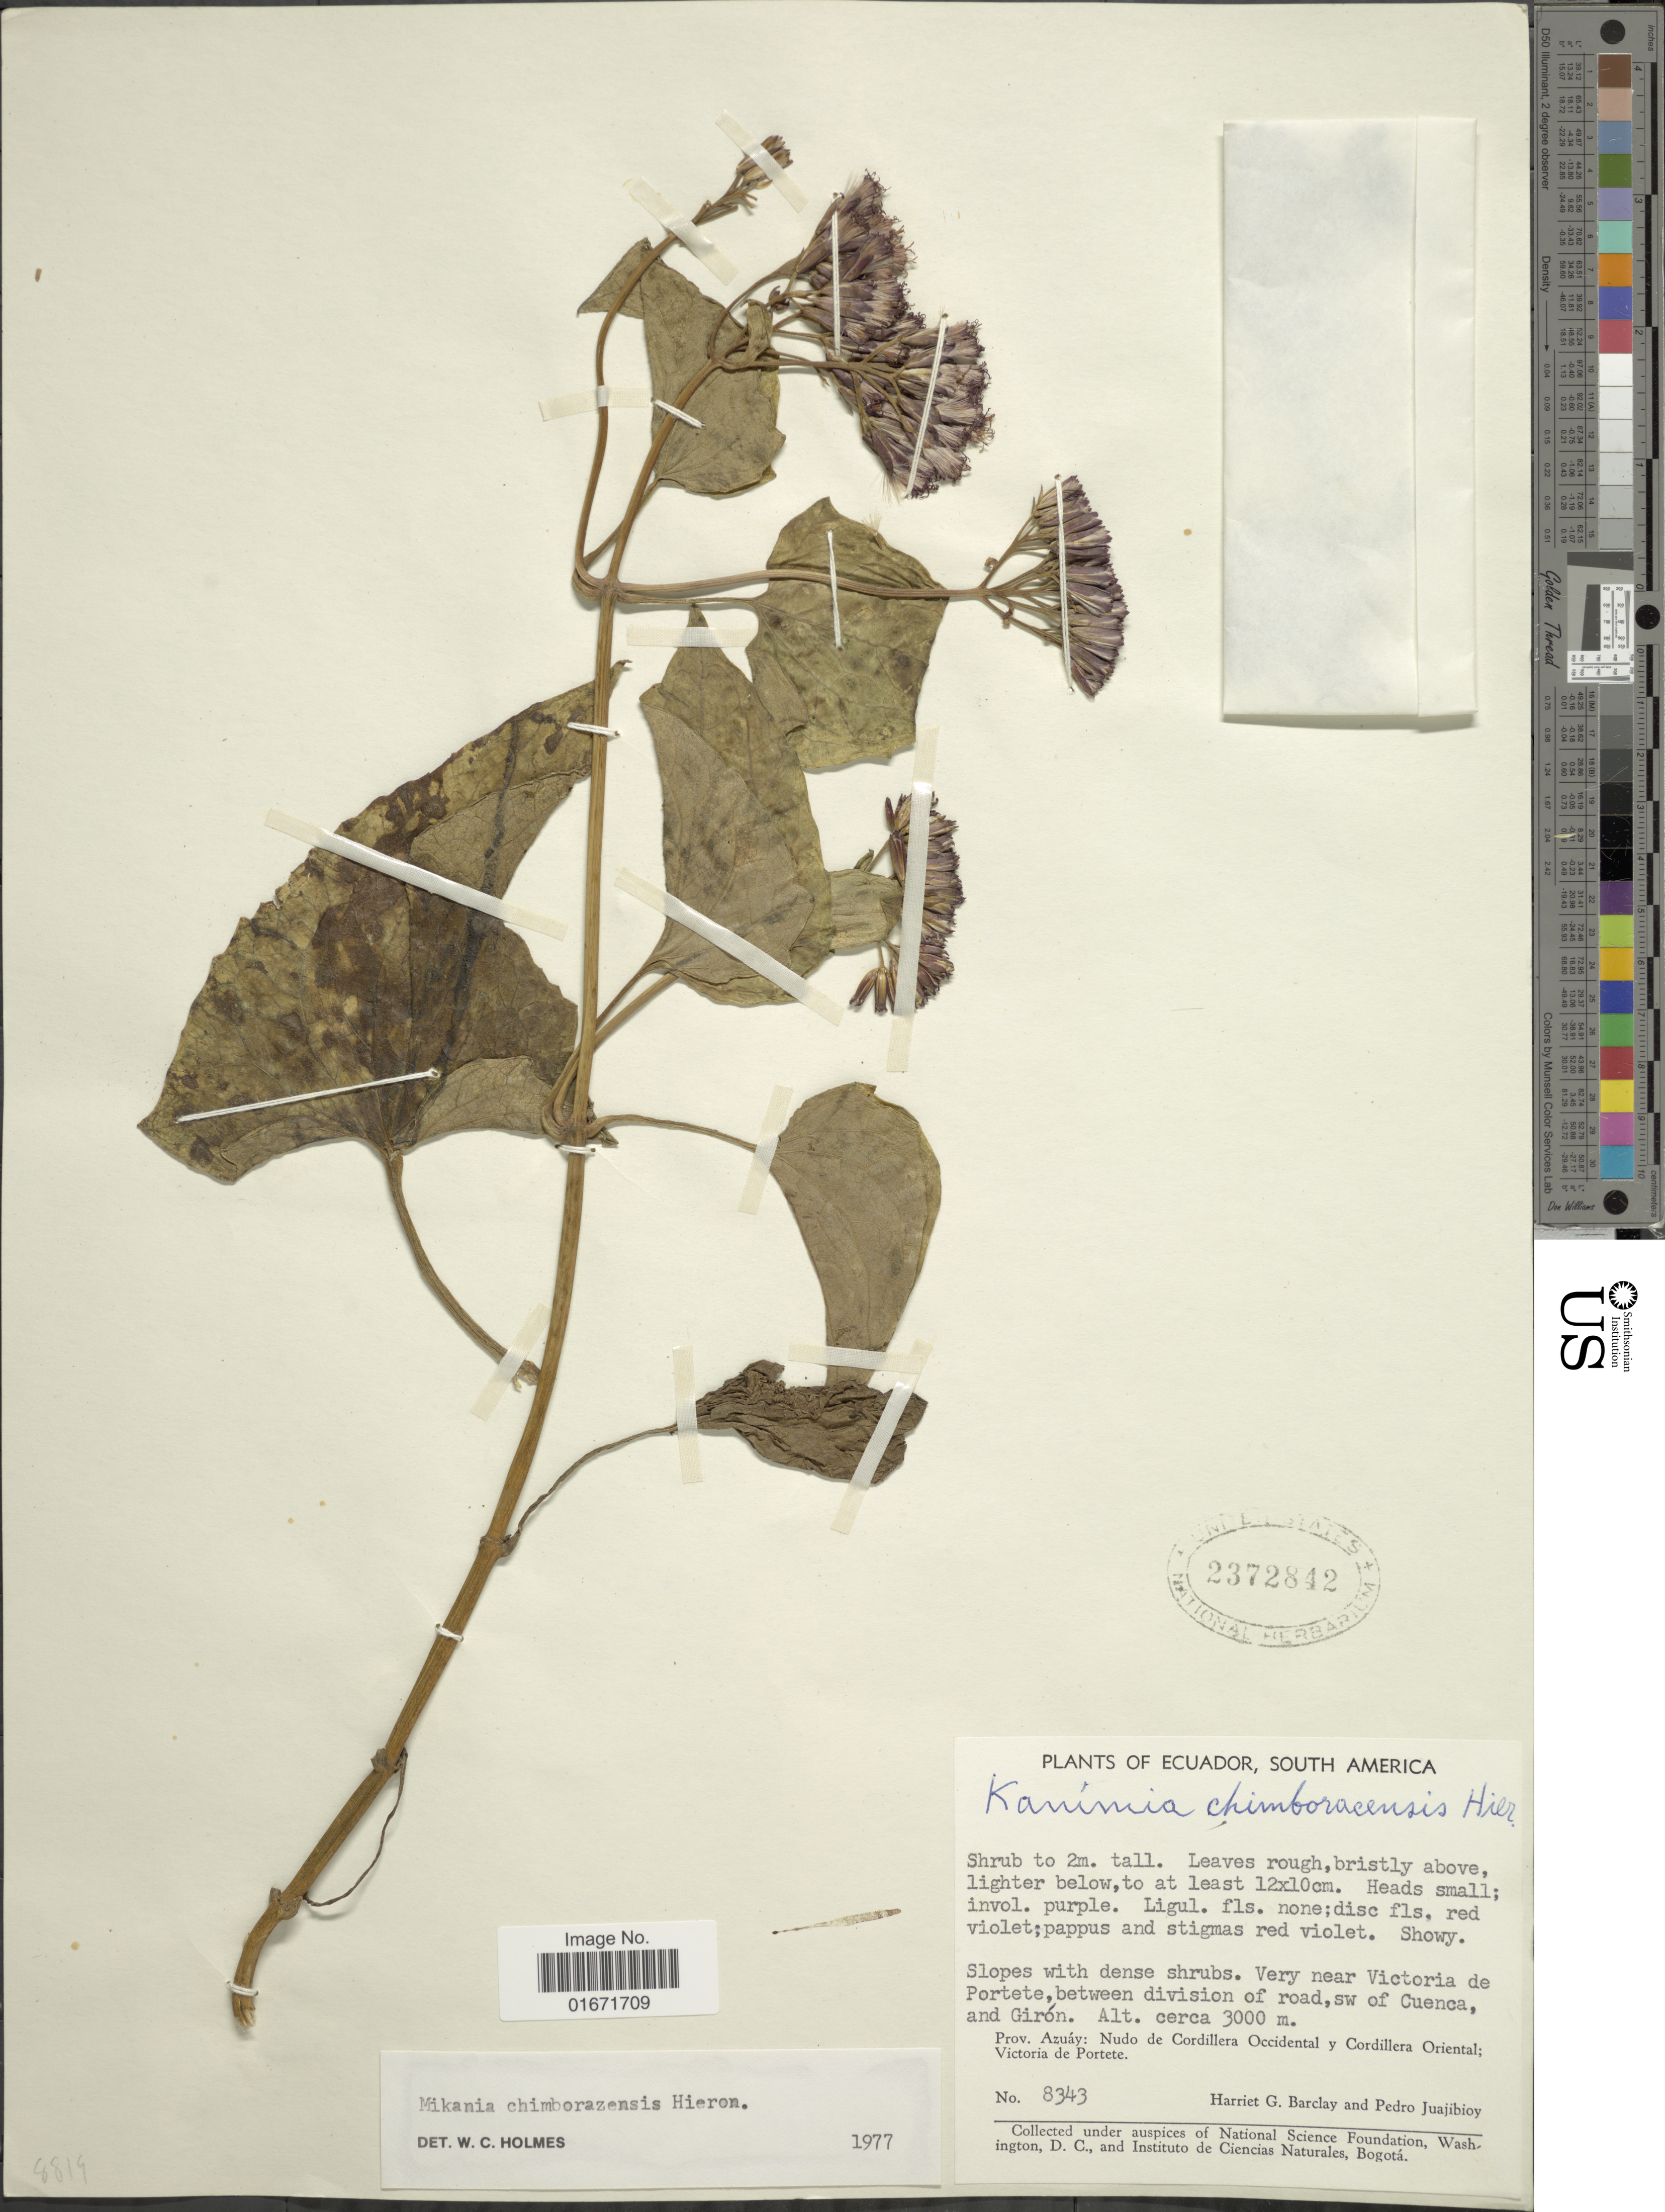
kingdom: Plantae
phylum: Tracheophyta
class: Magnoliopsida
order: Asterales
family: Asteraceae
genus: Mikania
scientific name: Mikania chimborazensis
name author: Hieron. in Sodiro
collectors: H. G. Barclay & P. Juajibioy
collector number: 8343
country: Ecuador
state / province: Azuay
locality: Very near Victoria de Portete, between division of road, sw of Cuenca, and Girón. Prov. Azuáy: Nudo de Cordillera Occidental y Cordillera Oriental; Victoria de Portete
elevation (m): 3000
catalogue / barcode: US 2372842